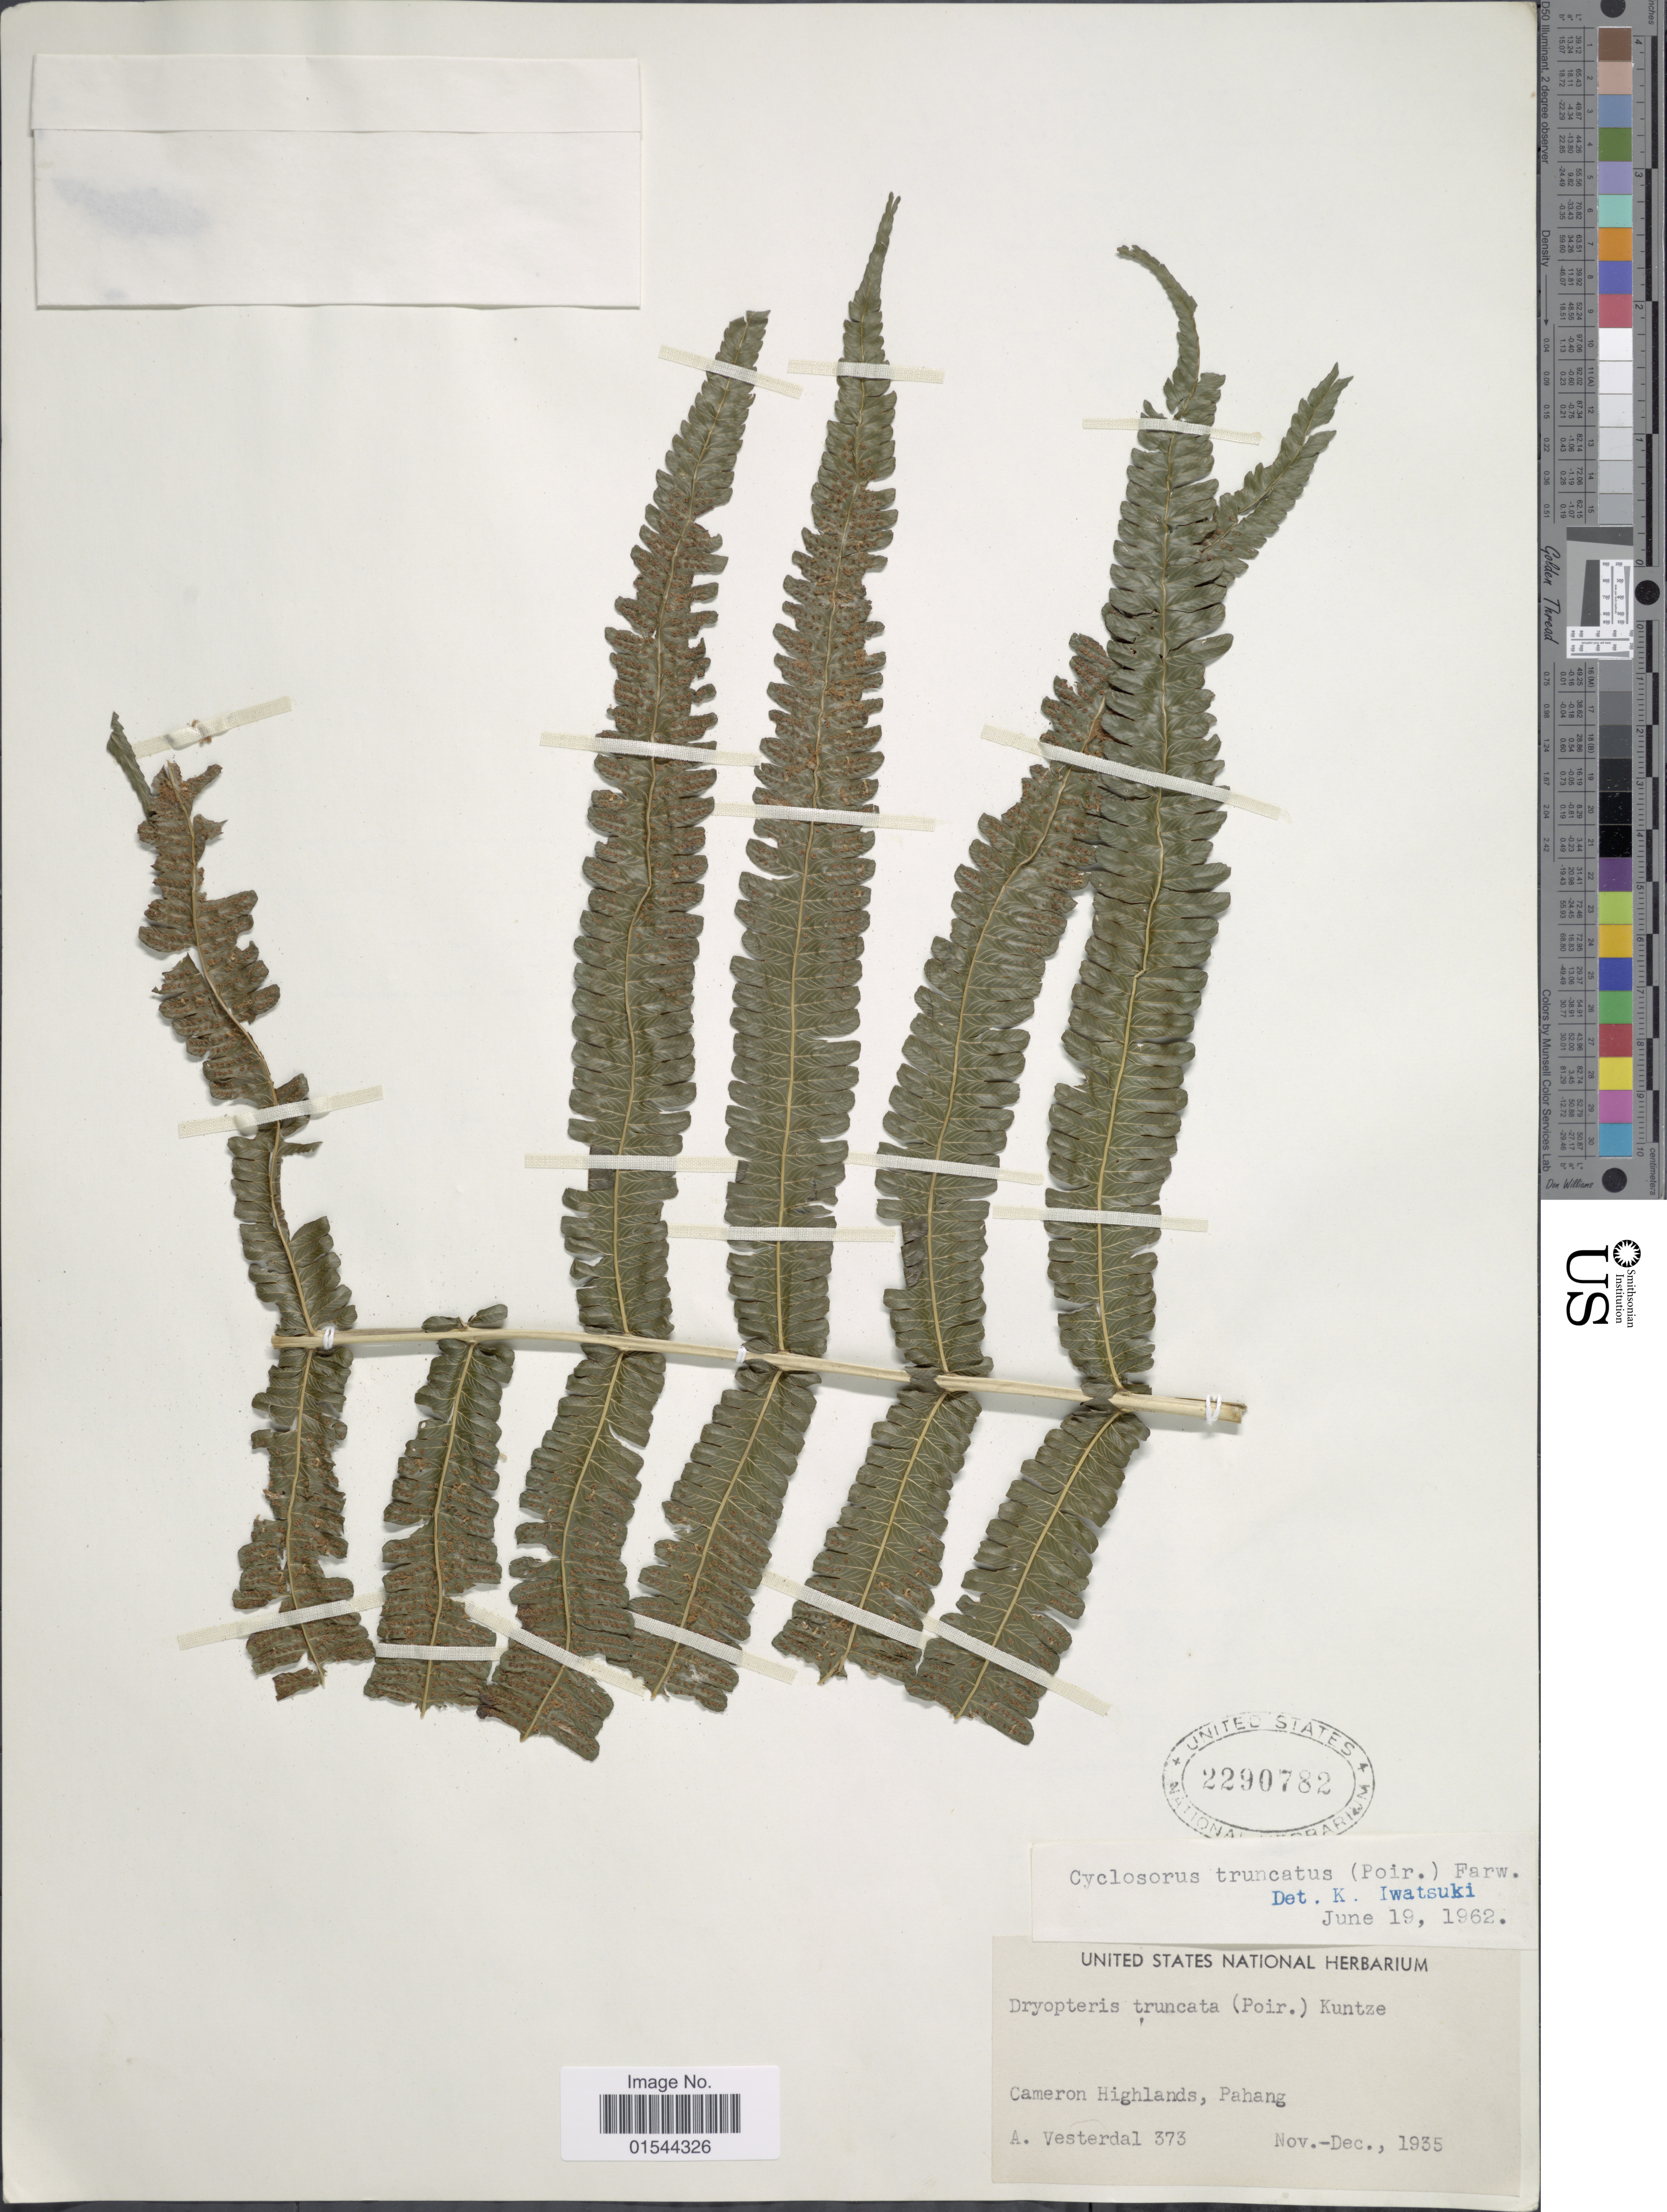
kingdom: Plantae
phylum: Tracheophyta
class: Polypodiopsida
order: Polypodiales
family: Thelypteridaceae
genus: Pneumatopteris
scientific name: Pneumatopteris truncata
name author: (Poir.) Holttum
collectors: A. Vesterdal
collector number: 373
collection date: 1935-11/1935-12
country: Malaysia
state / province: Pahang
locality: Cameron Highlands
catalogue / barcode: US 2290782